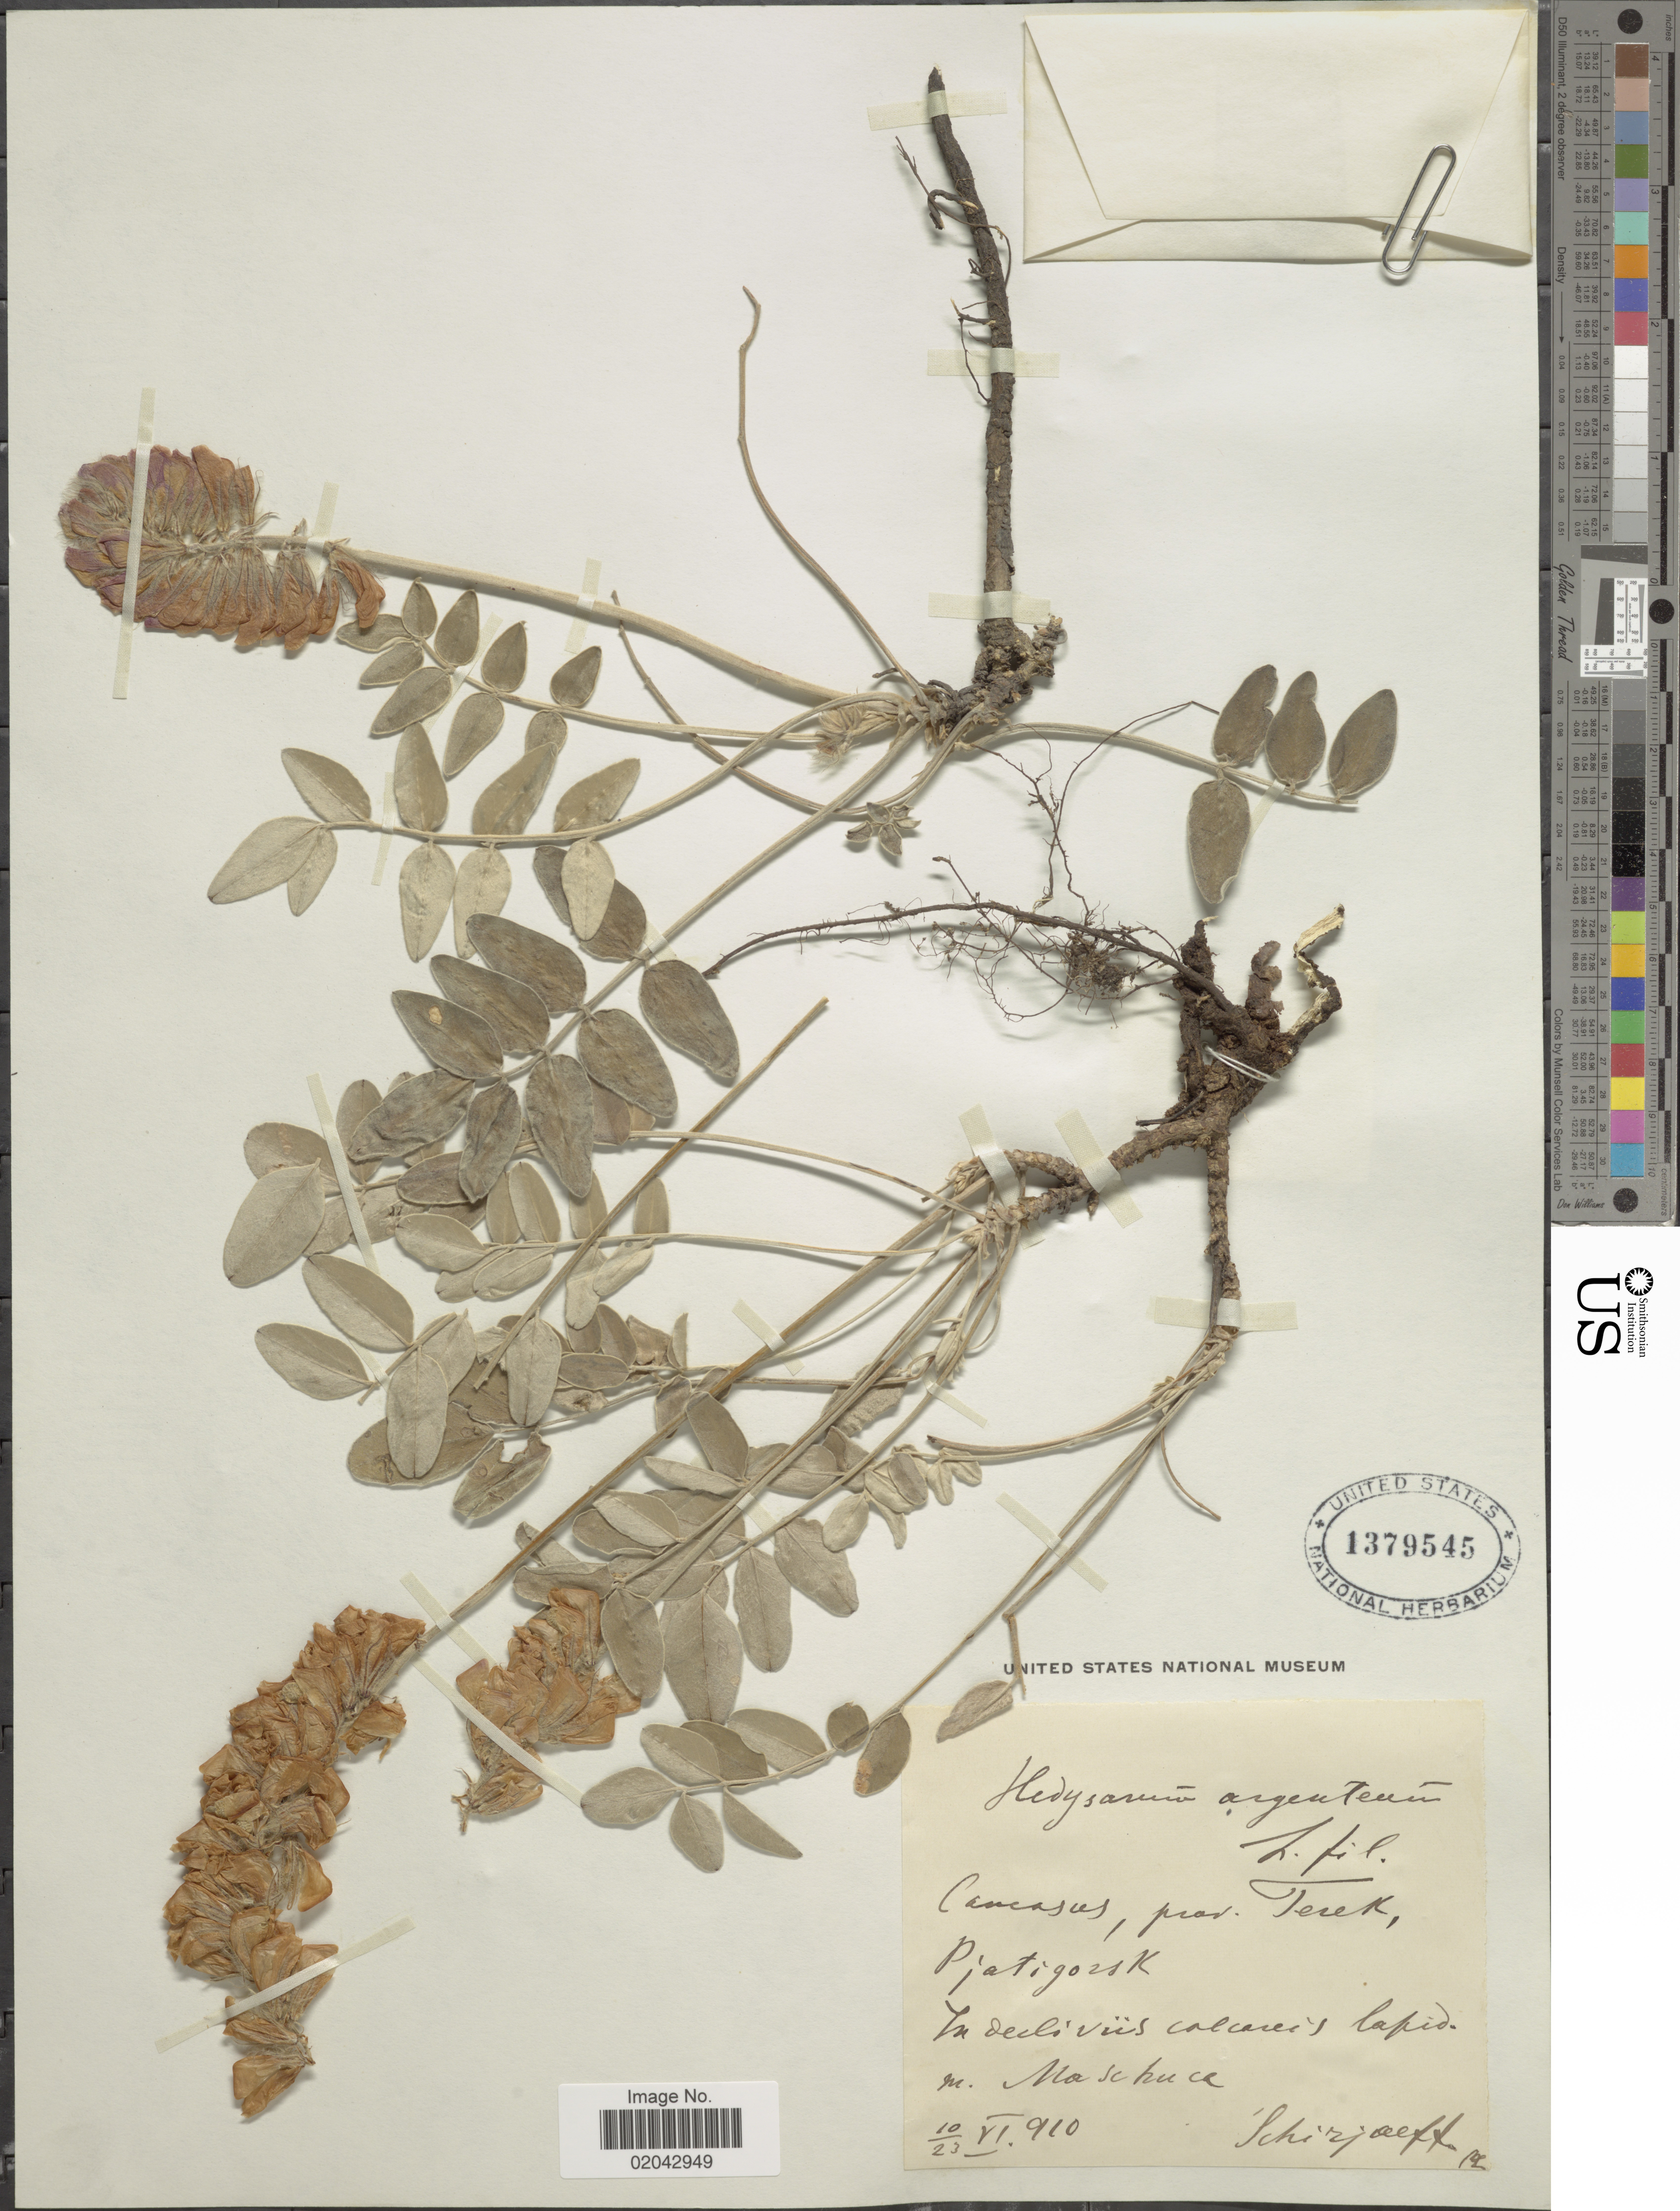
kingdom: Plantae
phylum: Tracheophyta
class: Magnoliopsida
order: Fabales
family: Fabaceae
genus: Hedysarum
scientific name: Hedysarum argenteum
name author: M. Bieb.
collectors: Schirjoeff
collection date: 1910-06-10/1910-06-23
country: Russian Federation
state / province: Stavropol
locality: prov. Terek, Pjatigorsk, M. Maschuca. (Mt. Mashuk)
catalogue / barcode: US 1379545